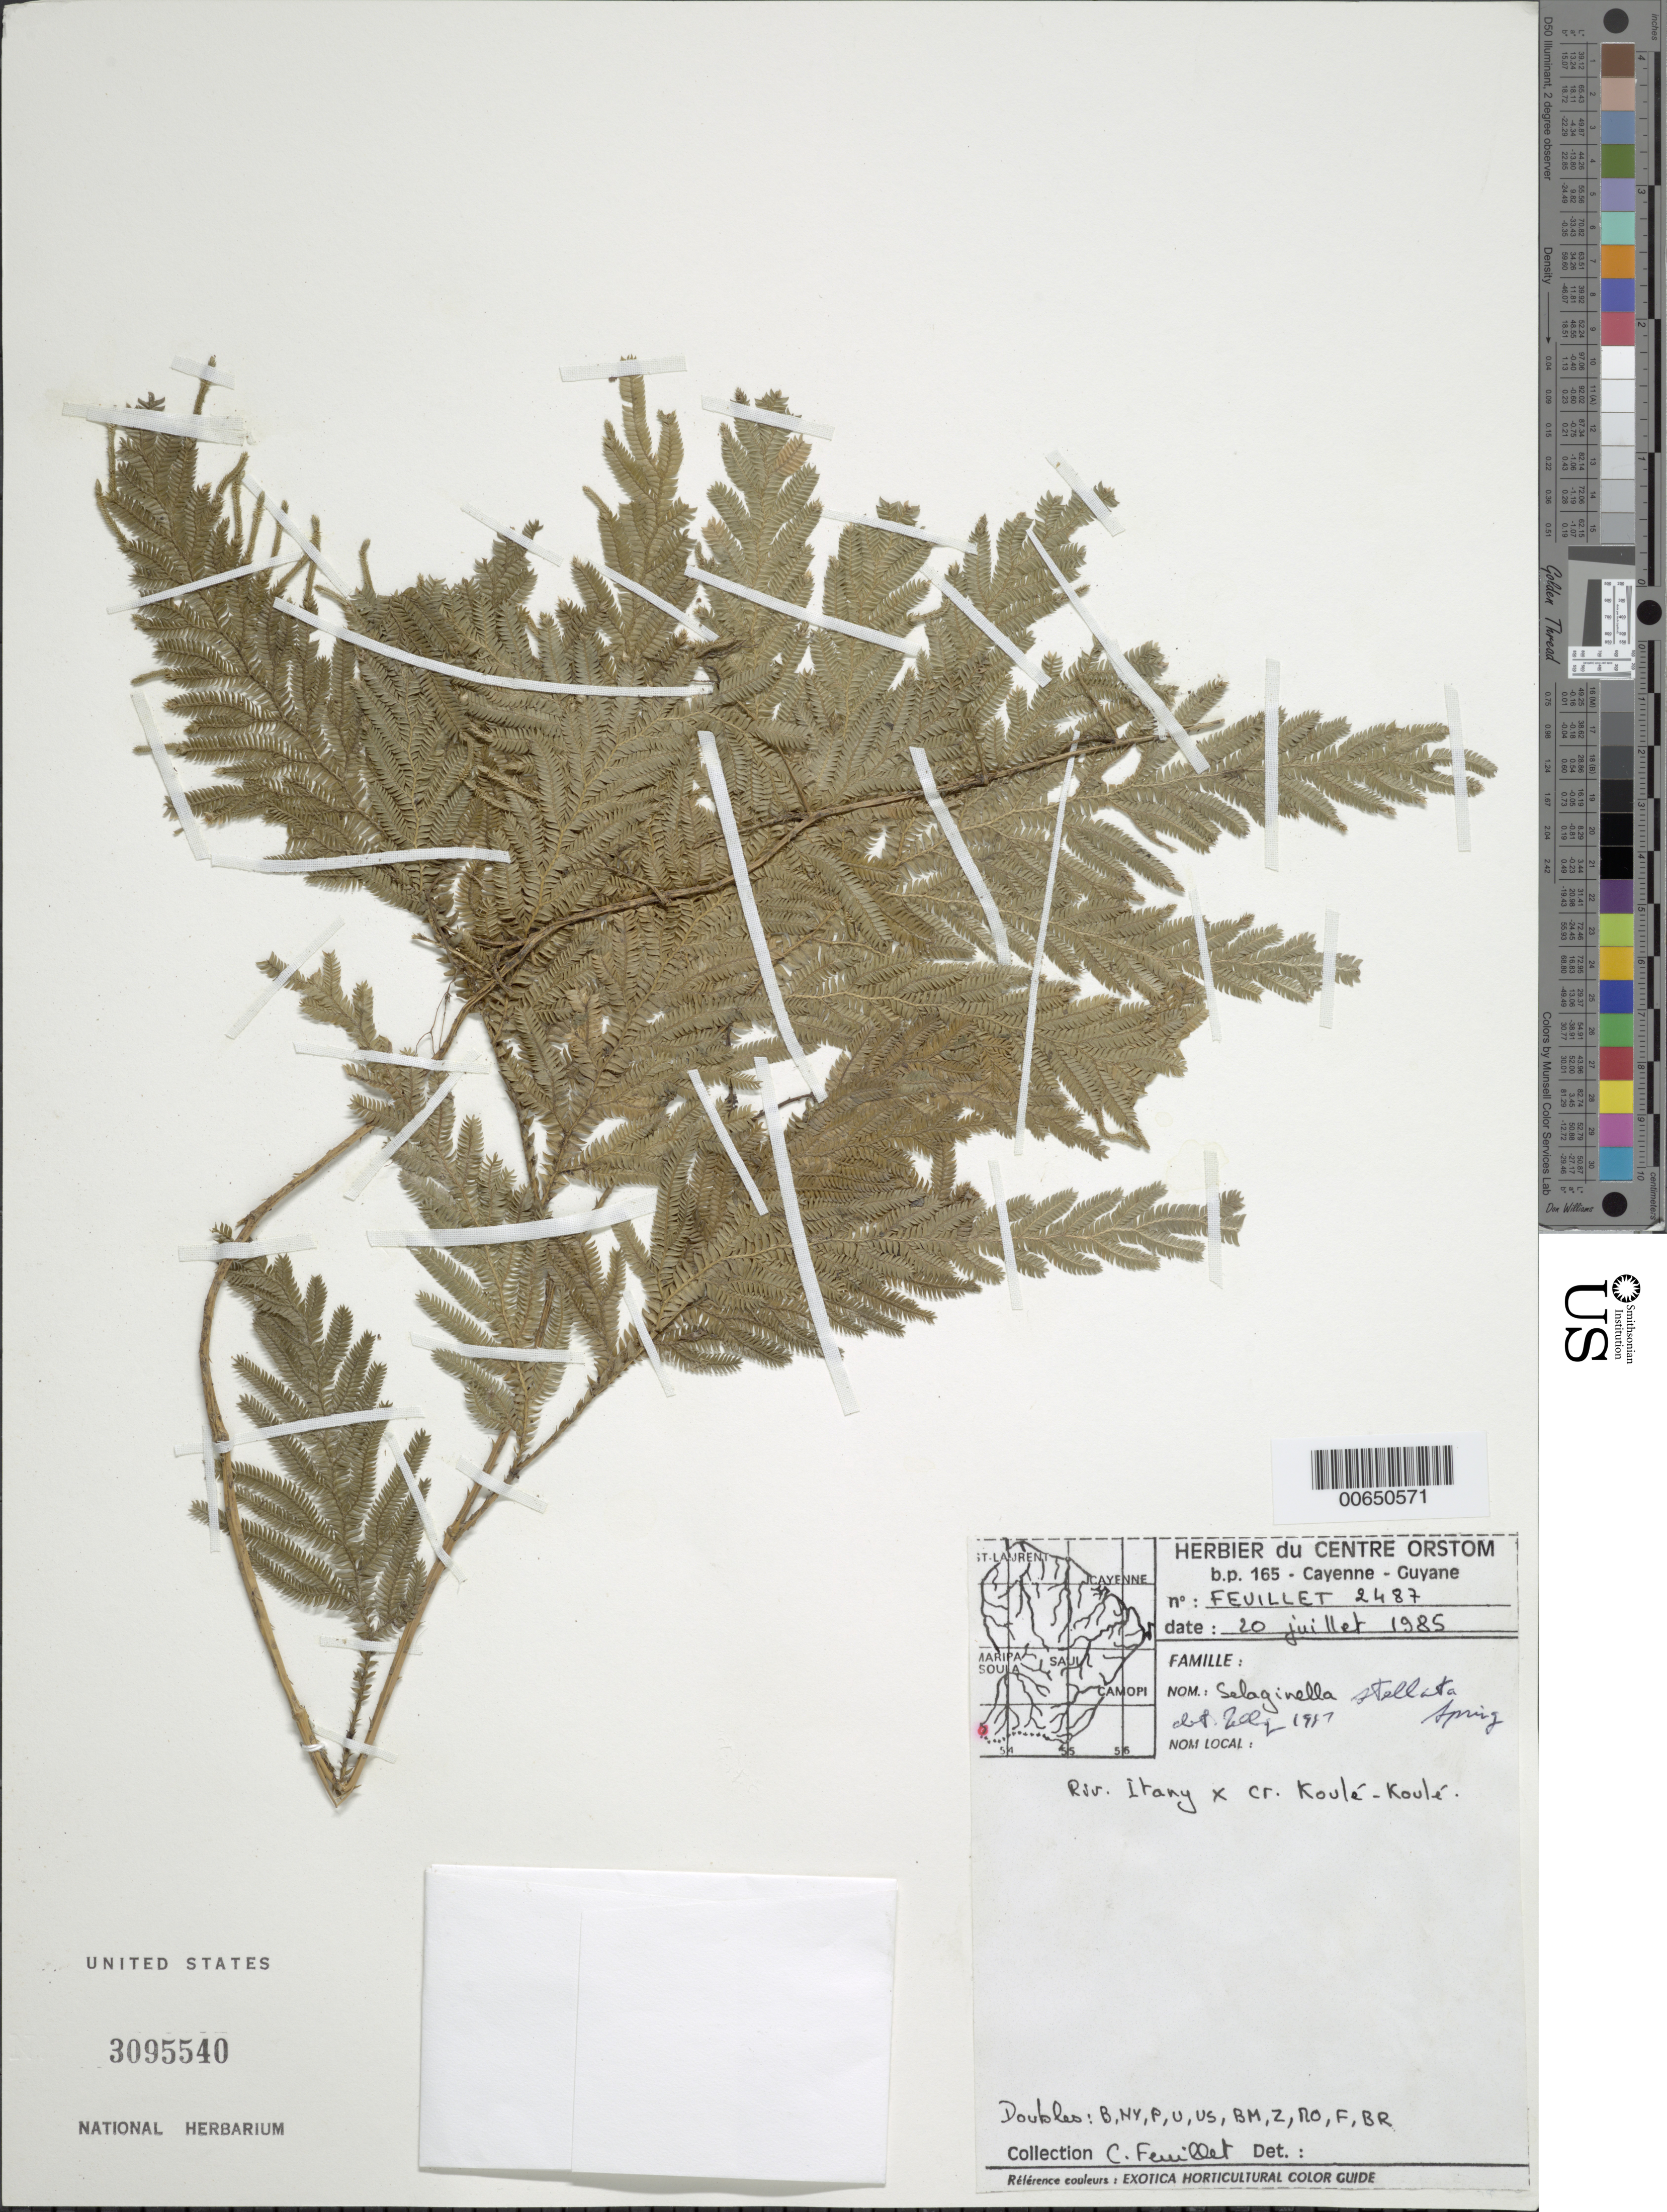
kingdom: Plantae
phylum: Tracheophyta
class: Lycopodiopsida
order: Selaginellales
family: Selaginellaceae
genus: Selaginella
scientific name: Selaginella conduplicata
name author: Spring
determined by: Lellinger, David B., (BOT), Smithsonian Institution - National Museum of Natural History (UNITED STATES)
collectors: C. Feuillet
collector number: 2487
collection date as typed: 20-Jul-85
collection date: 1985-07-20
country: French Guiana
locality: Rivière Itany, confluent avec de la crique Koulé-Koulé, Monts Tumuc-Humac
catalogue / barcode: US 3015540